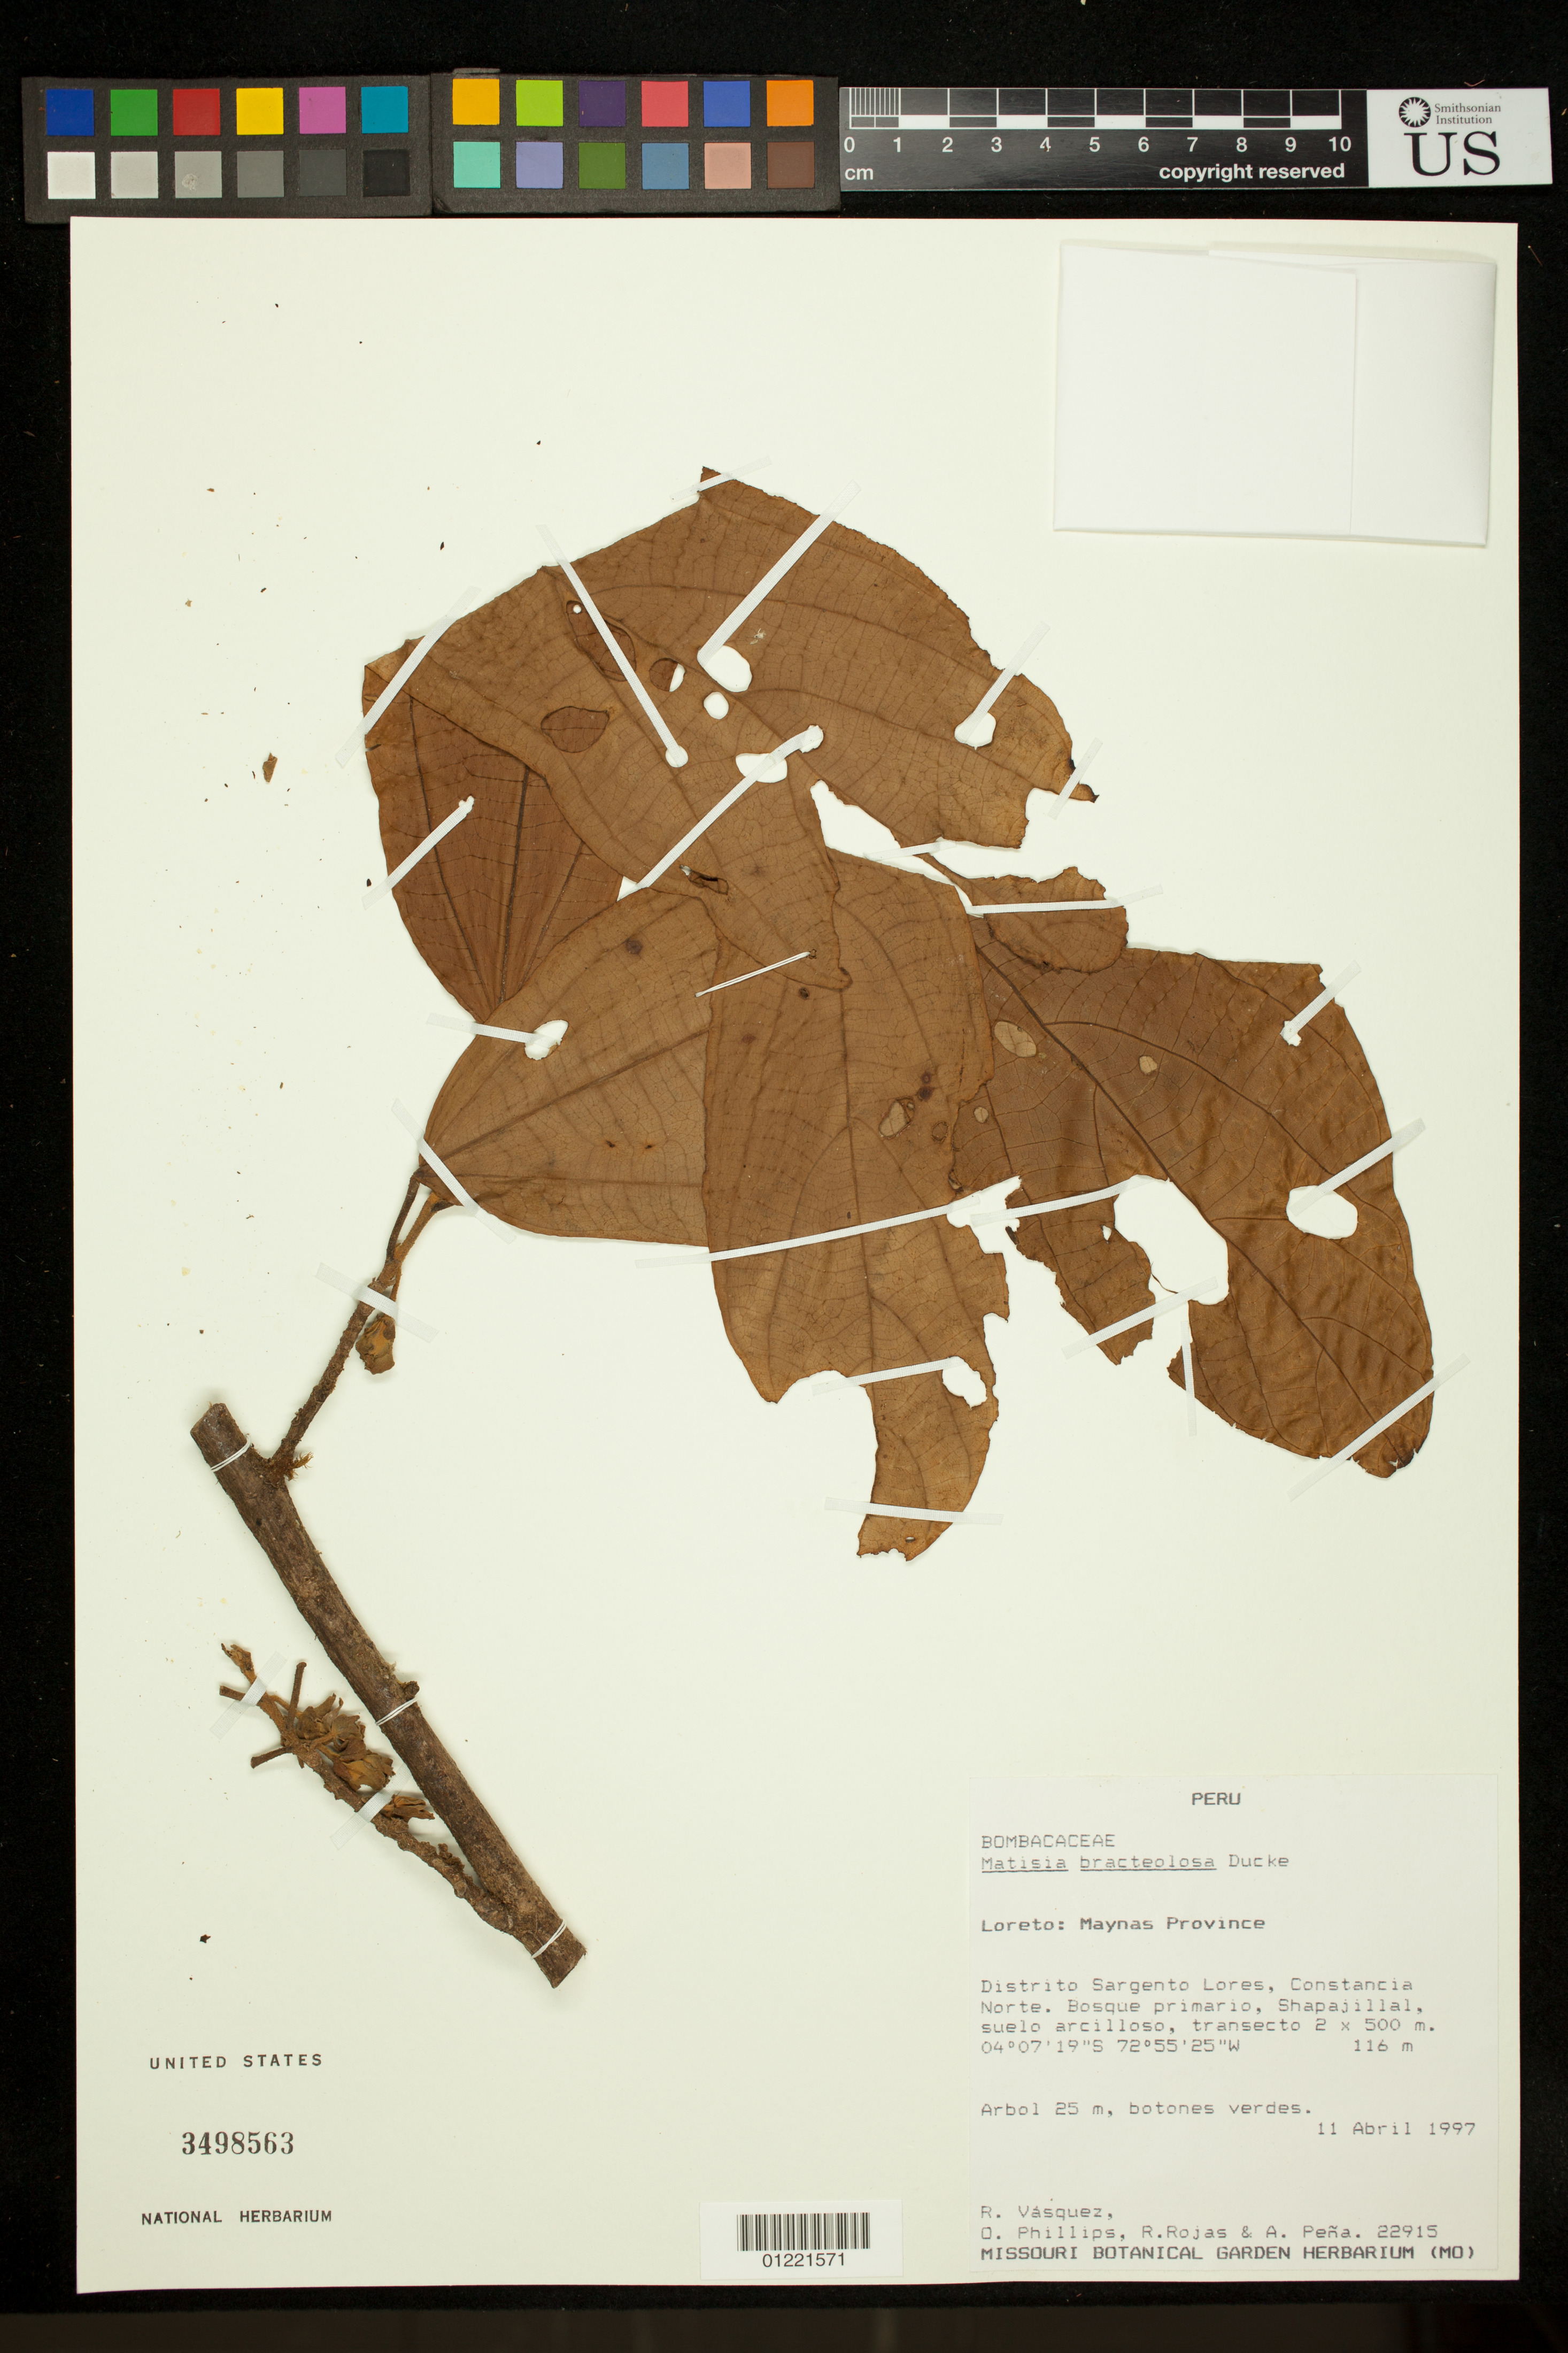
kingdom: Plantae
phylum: Tracheophyta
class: Magnoliopsida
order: Malvales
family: Malvaceae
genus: Matisia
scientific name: Matisia bracteolosa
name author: Ducke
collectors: R. Vasquez, O. Phillips, R. Rojas & A. Pena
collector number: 22915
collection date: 1997-04-11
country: Peru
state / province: Loreto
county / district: Maynas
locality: Maynas Province. Distrito Sargento Lores, Costancia Norte.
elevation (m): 116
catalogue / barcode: US 3498563